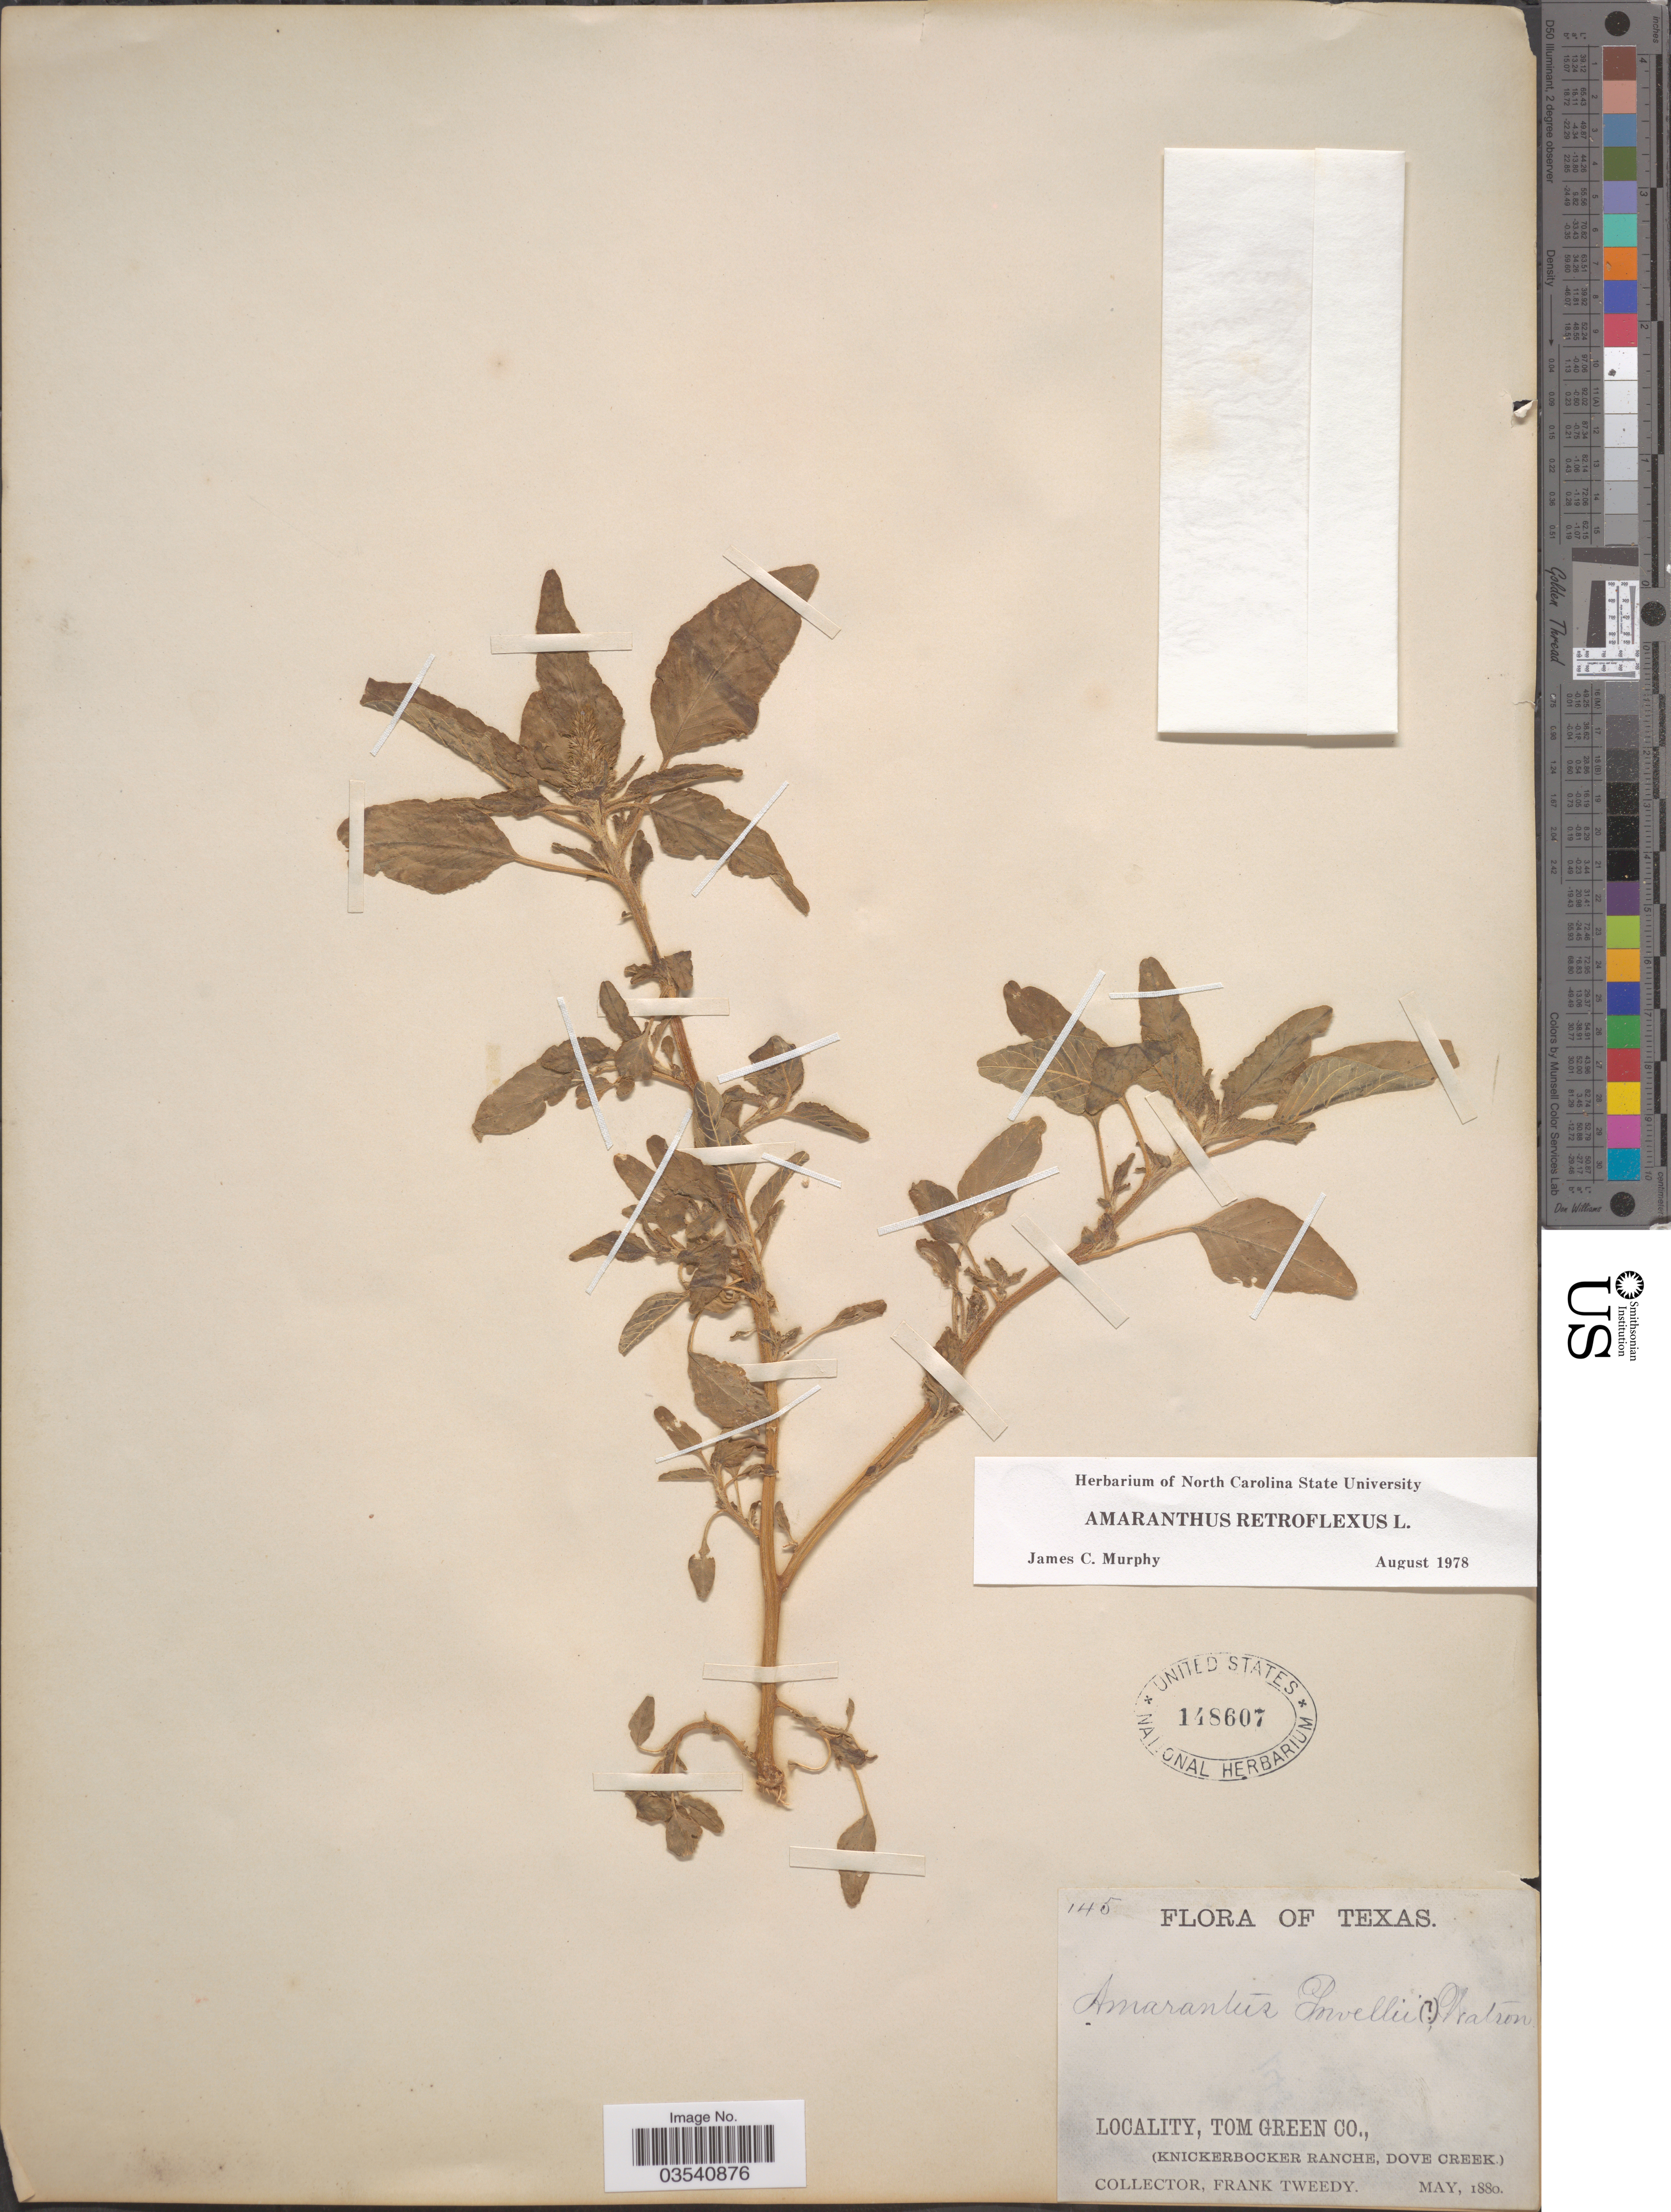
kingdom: Plantae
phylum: Tracheophyta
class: Magnoliopsida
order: Caryophyllales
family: Amaranthaceae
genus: Amaranthus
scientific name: Amaranthus retroflexus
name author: L.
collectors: F. Tweedy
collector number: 145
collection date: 1880-05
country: United States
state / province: Texas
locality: Tom Green Co. (Knickerbocker Ranche, Dove Creek).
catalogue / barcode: US 148607